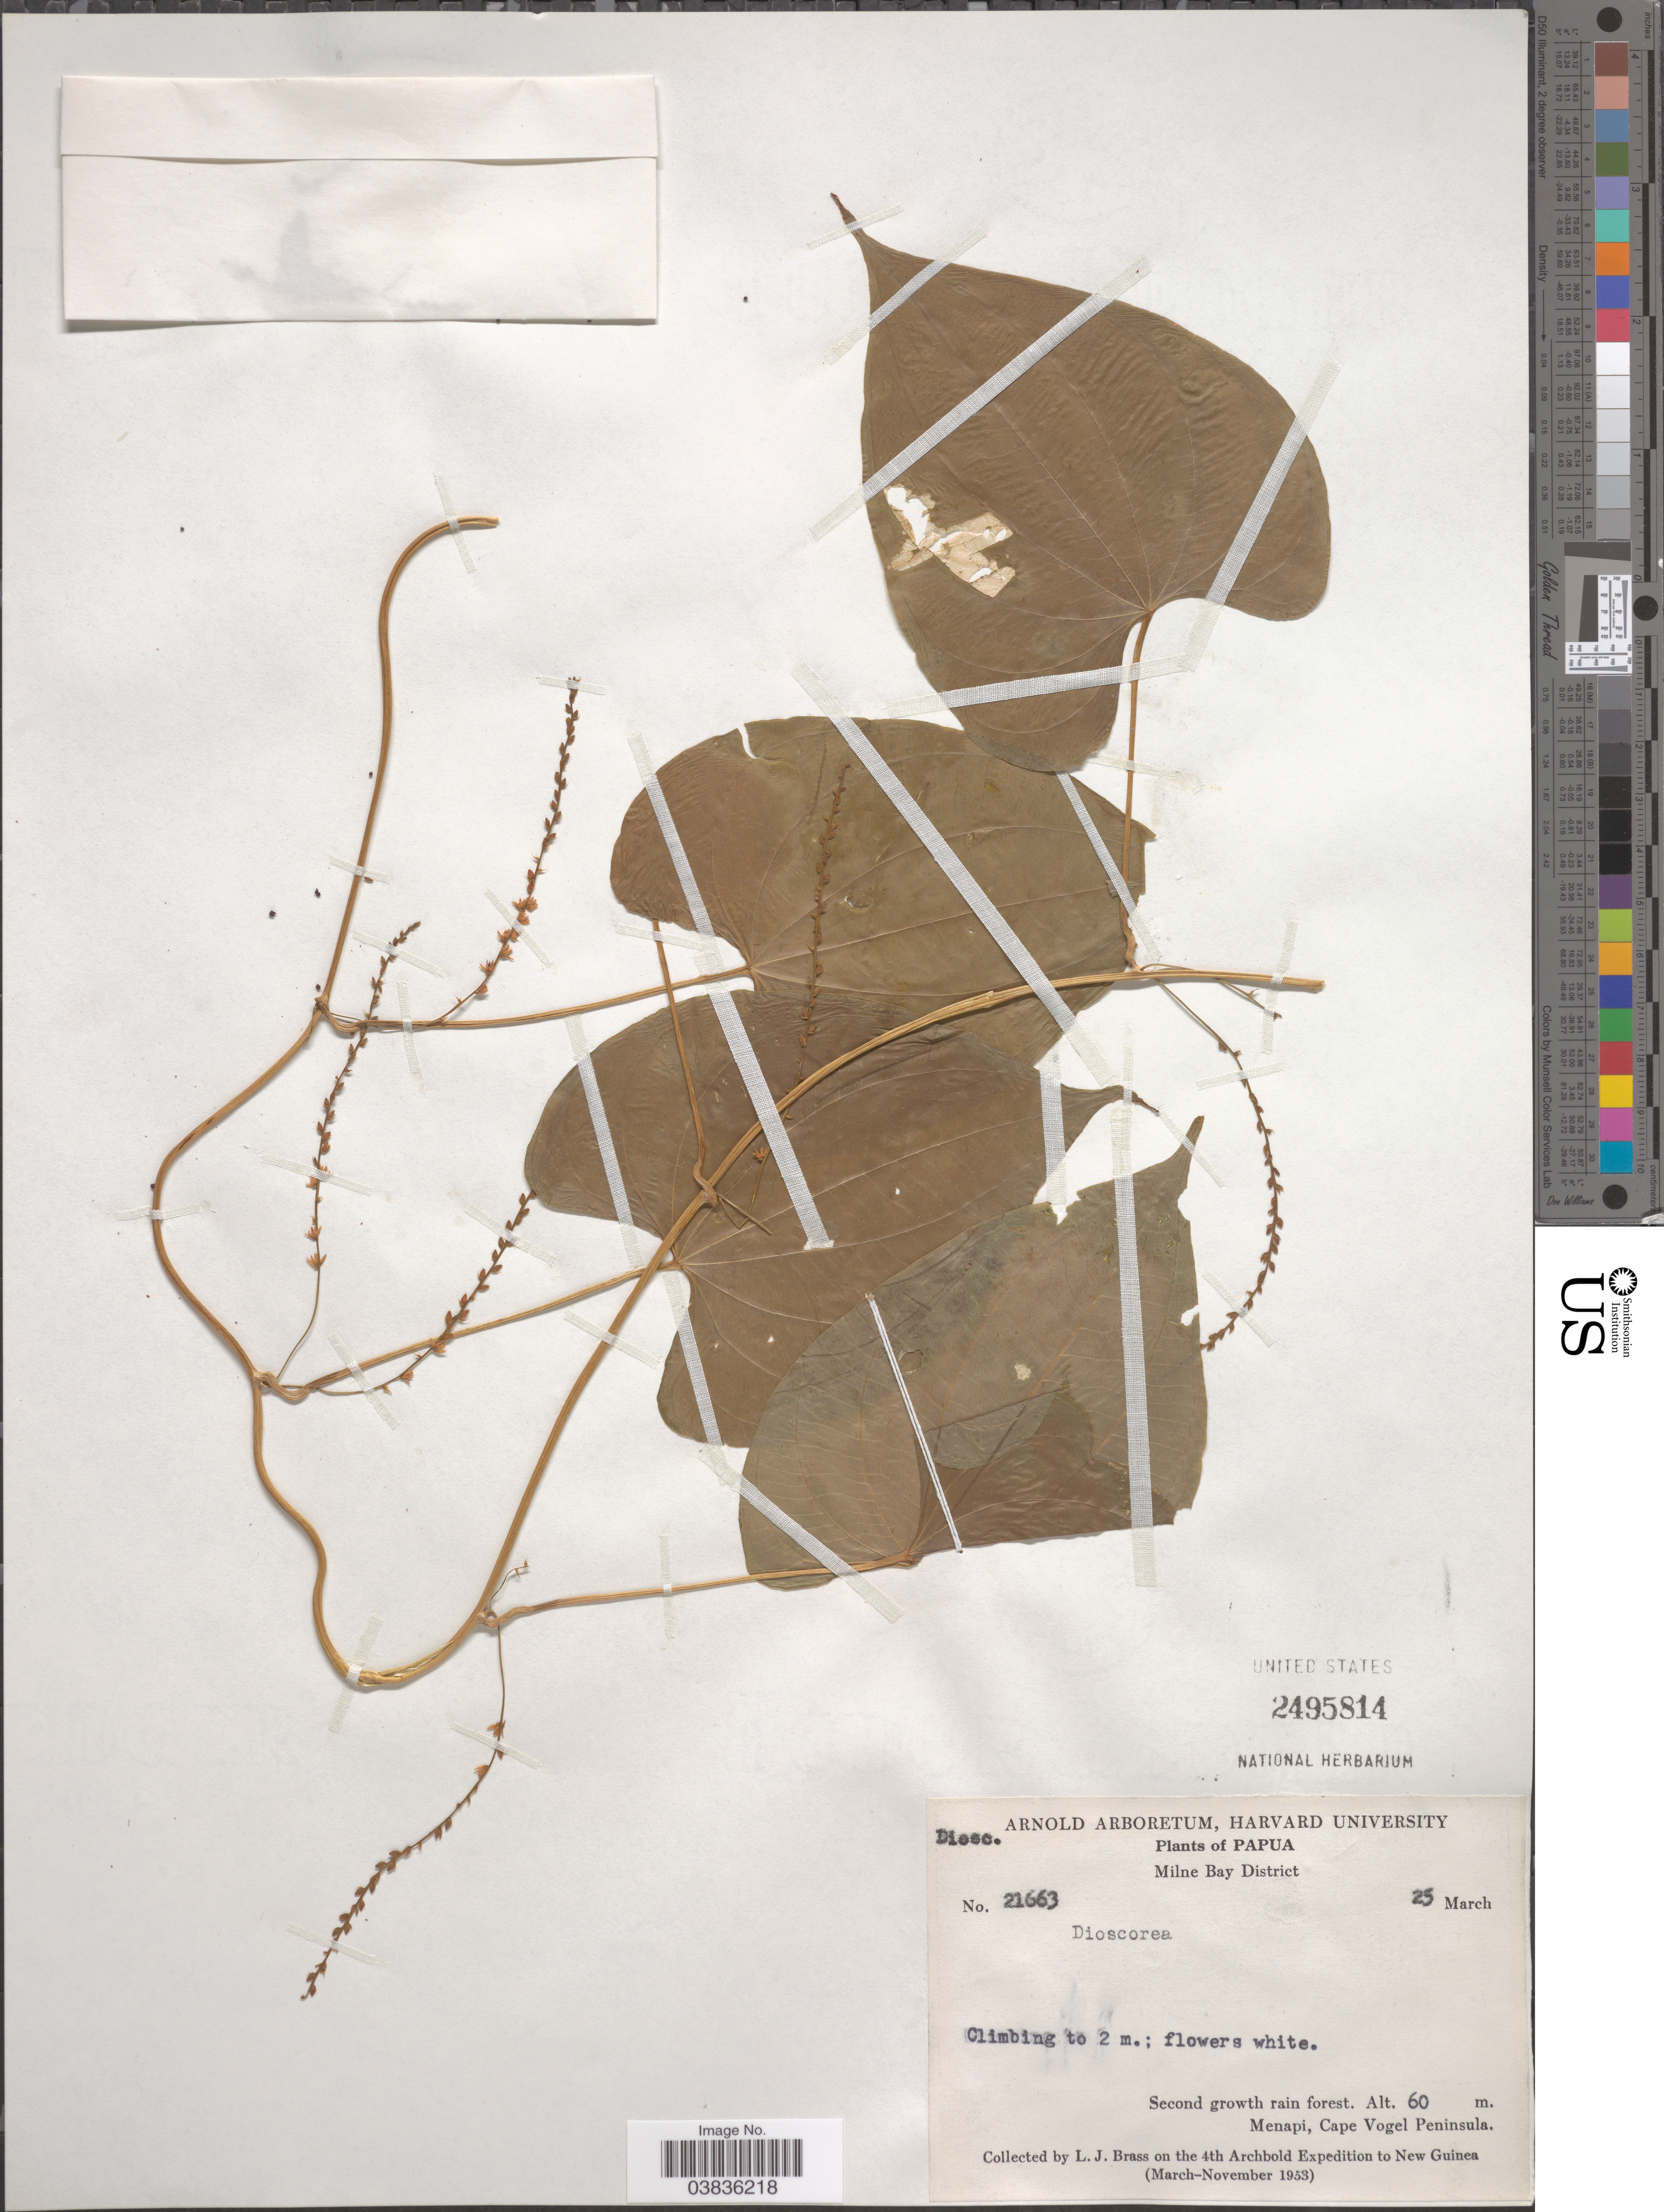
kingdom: Plantae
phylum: Tracheophyta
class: Liliopsida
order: Dioscoreales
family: Dioscoreaceae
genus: Dioscorea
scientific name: Dioscorea sp.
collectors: L. J. Brass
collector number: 21663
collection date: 1953-03-25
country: Papua New Guinea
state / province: Milne Bay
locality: Papua. Milne Bay District. Menapi, Cape Vogel Peninsula. New Guinea.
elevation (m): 60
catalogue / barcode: US 2495814